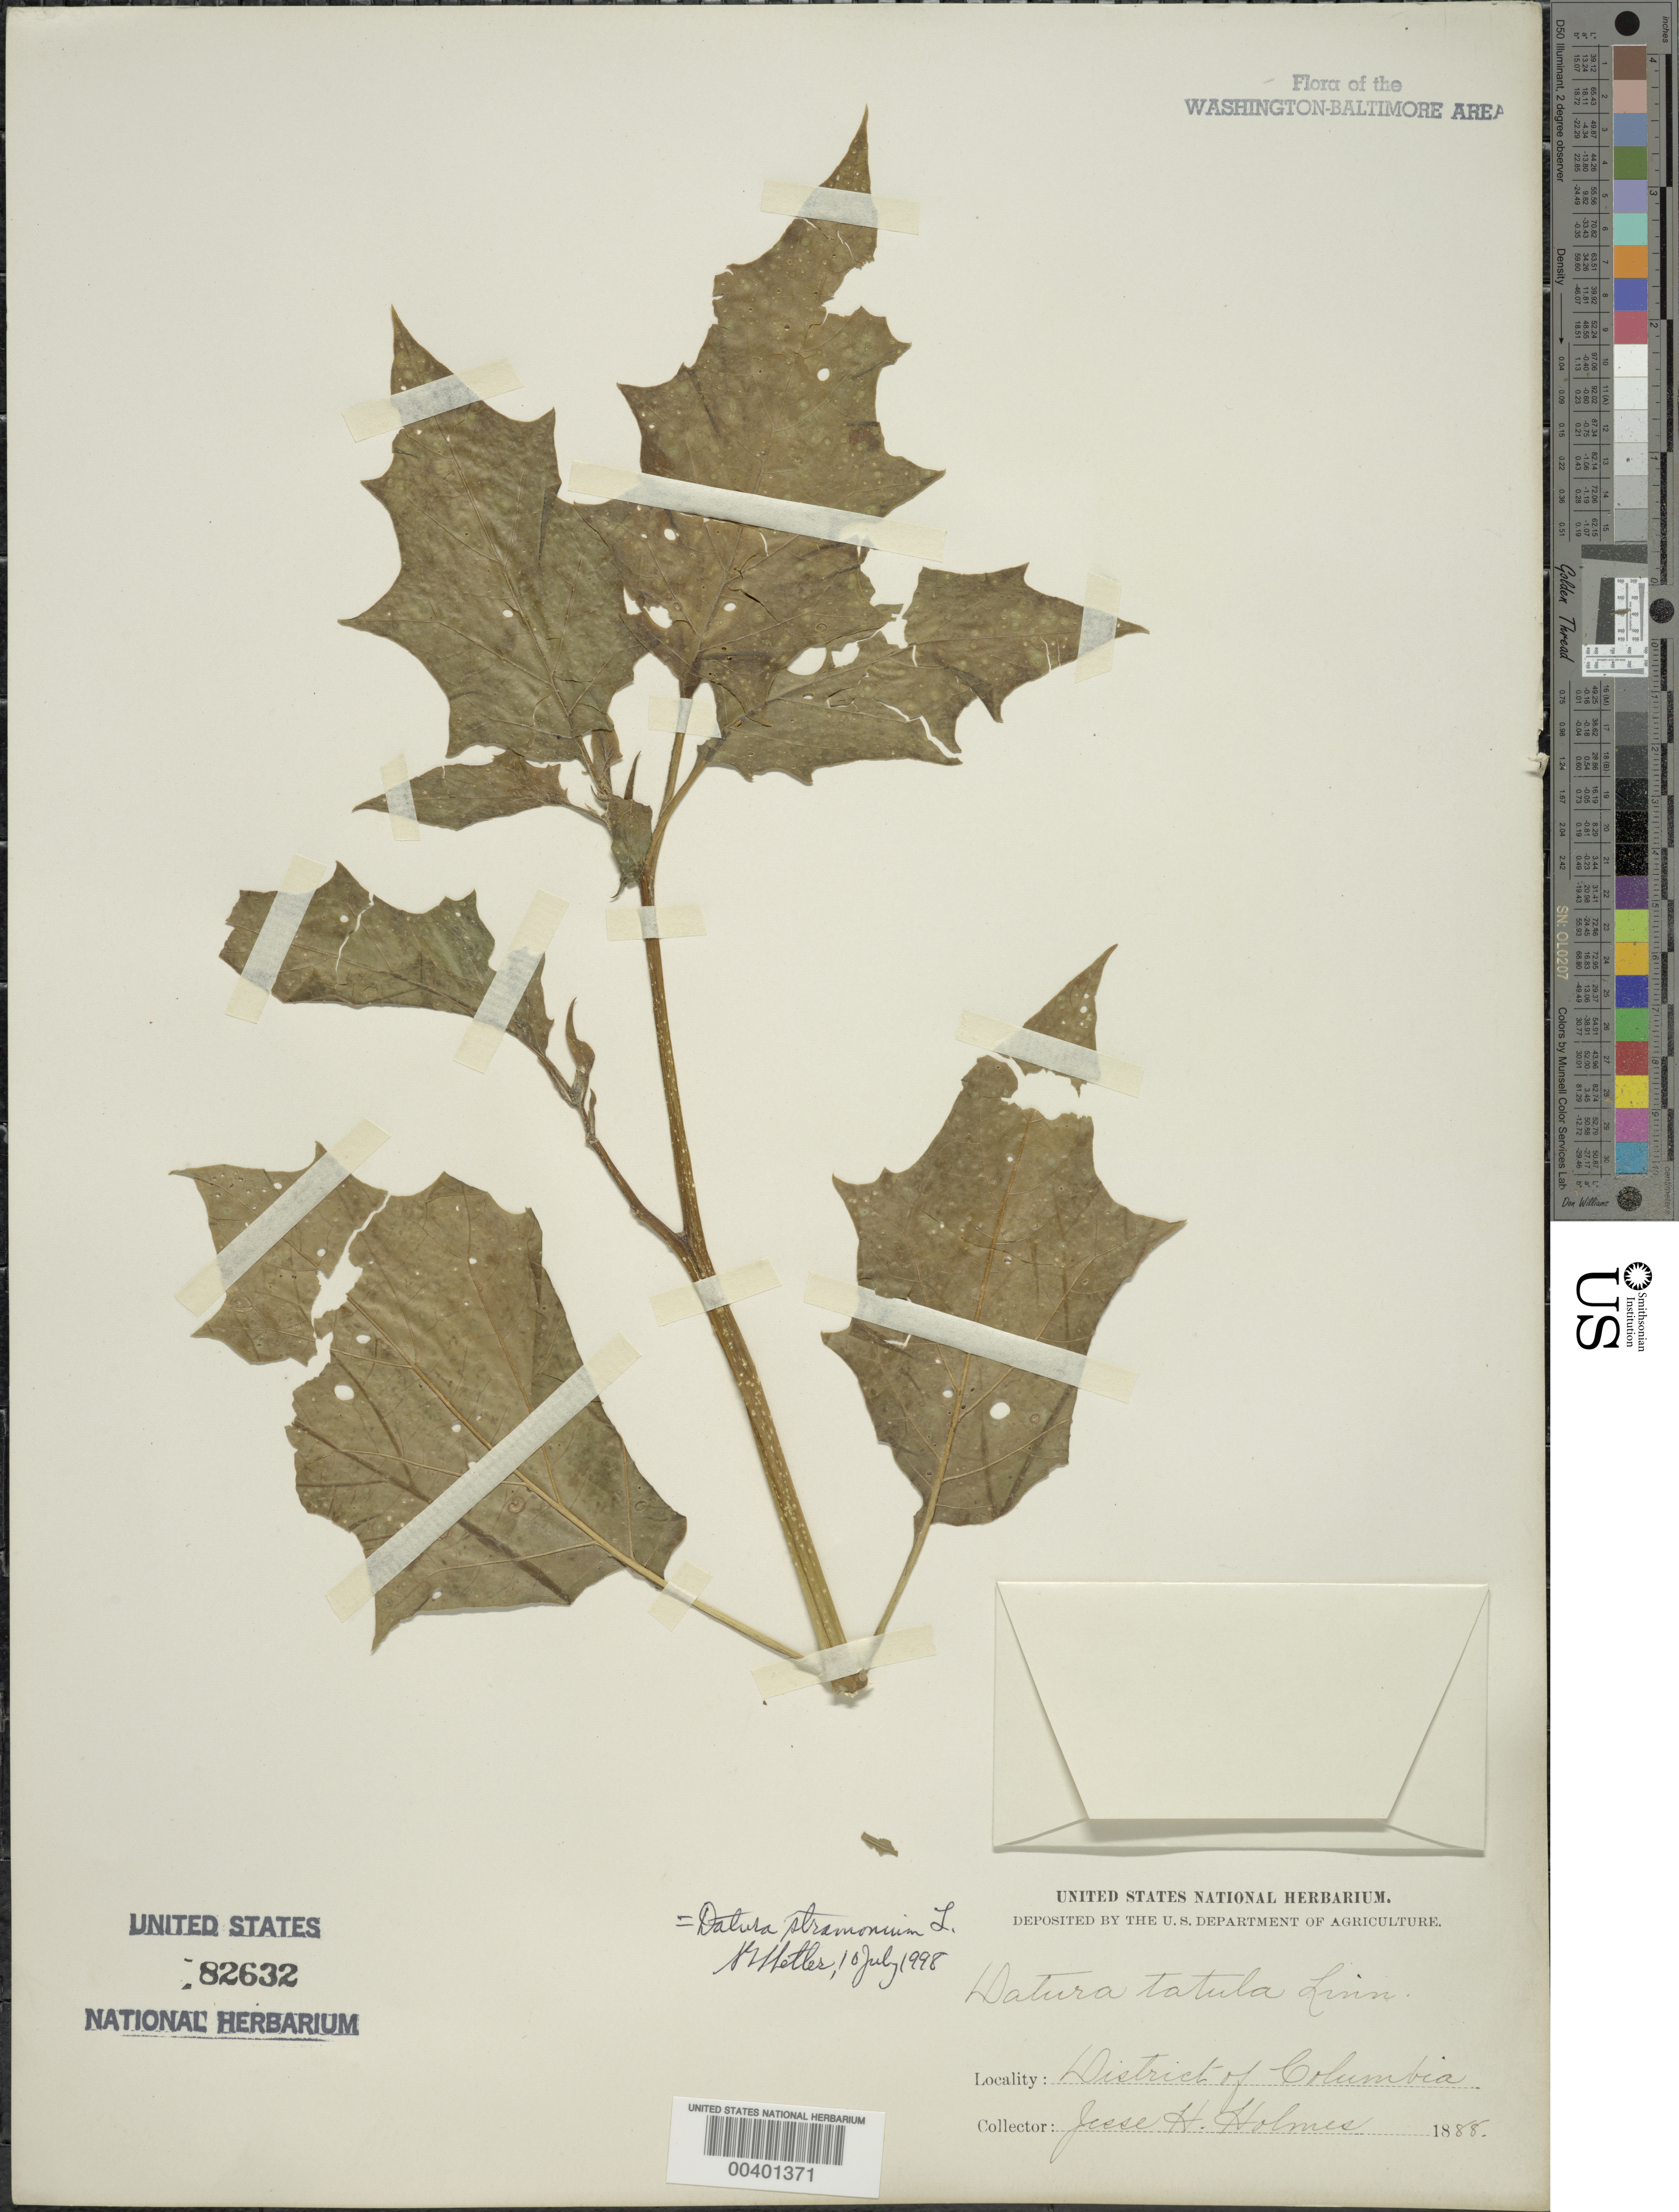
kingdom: Plantae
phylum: Tracheophyta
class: Magnoliopsida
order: Solanales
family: Solanaceae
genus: Datura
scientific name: Datura stramonium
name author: L.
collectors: J. Holmes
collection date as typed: Aug 1888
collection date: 1888-08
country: United States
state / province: District of Columbia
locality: Washington, D.C.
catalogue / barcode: US 82632